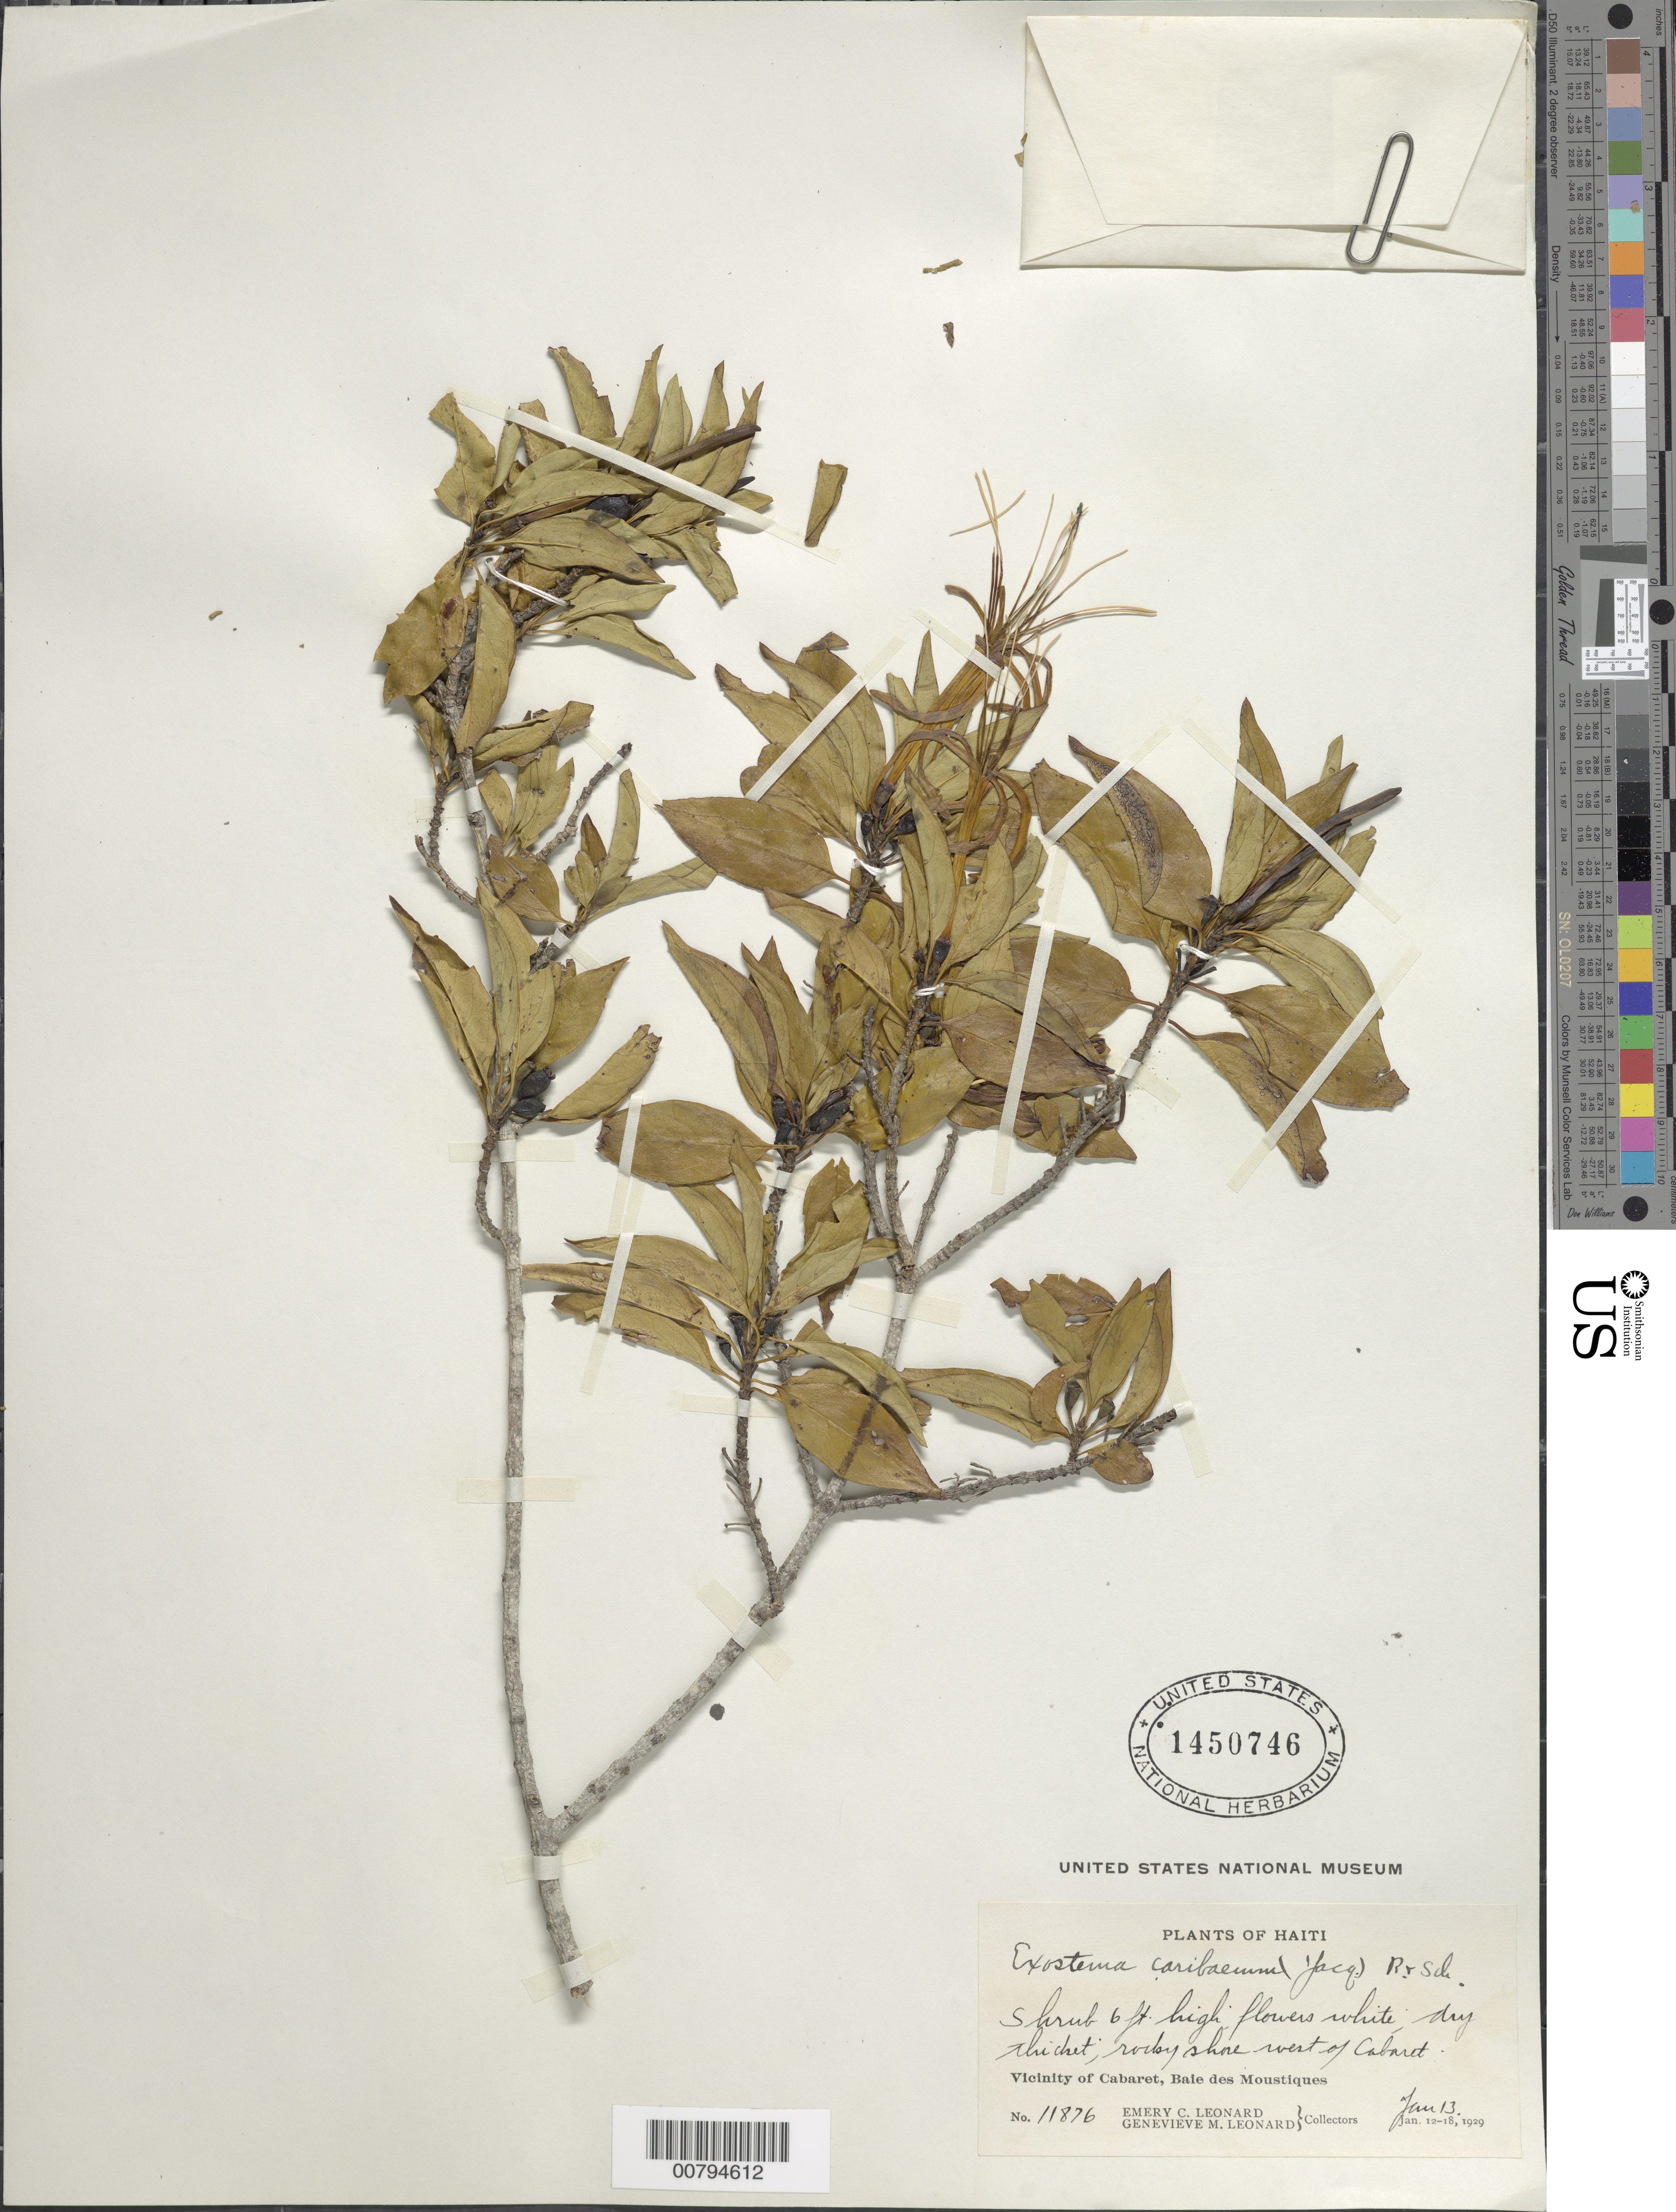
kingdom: Plantae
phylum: Tracheophyta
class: Magnoliopsida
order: Gentianales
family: Rubiaceae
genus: Exostema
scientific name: Exostema caribaeum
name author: (Jacq.) Roem. & Schult.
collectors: E. C. Leonard & G. M. Leonard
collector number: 11876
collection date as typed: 13 Jan 1929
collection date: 1929-01-13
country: Haiti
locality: Shore west of Cabaret, Bale des Moustiques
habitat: Dry thicket on rocky shore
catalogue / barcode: US 1450746